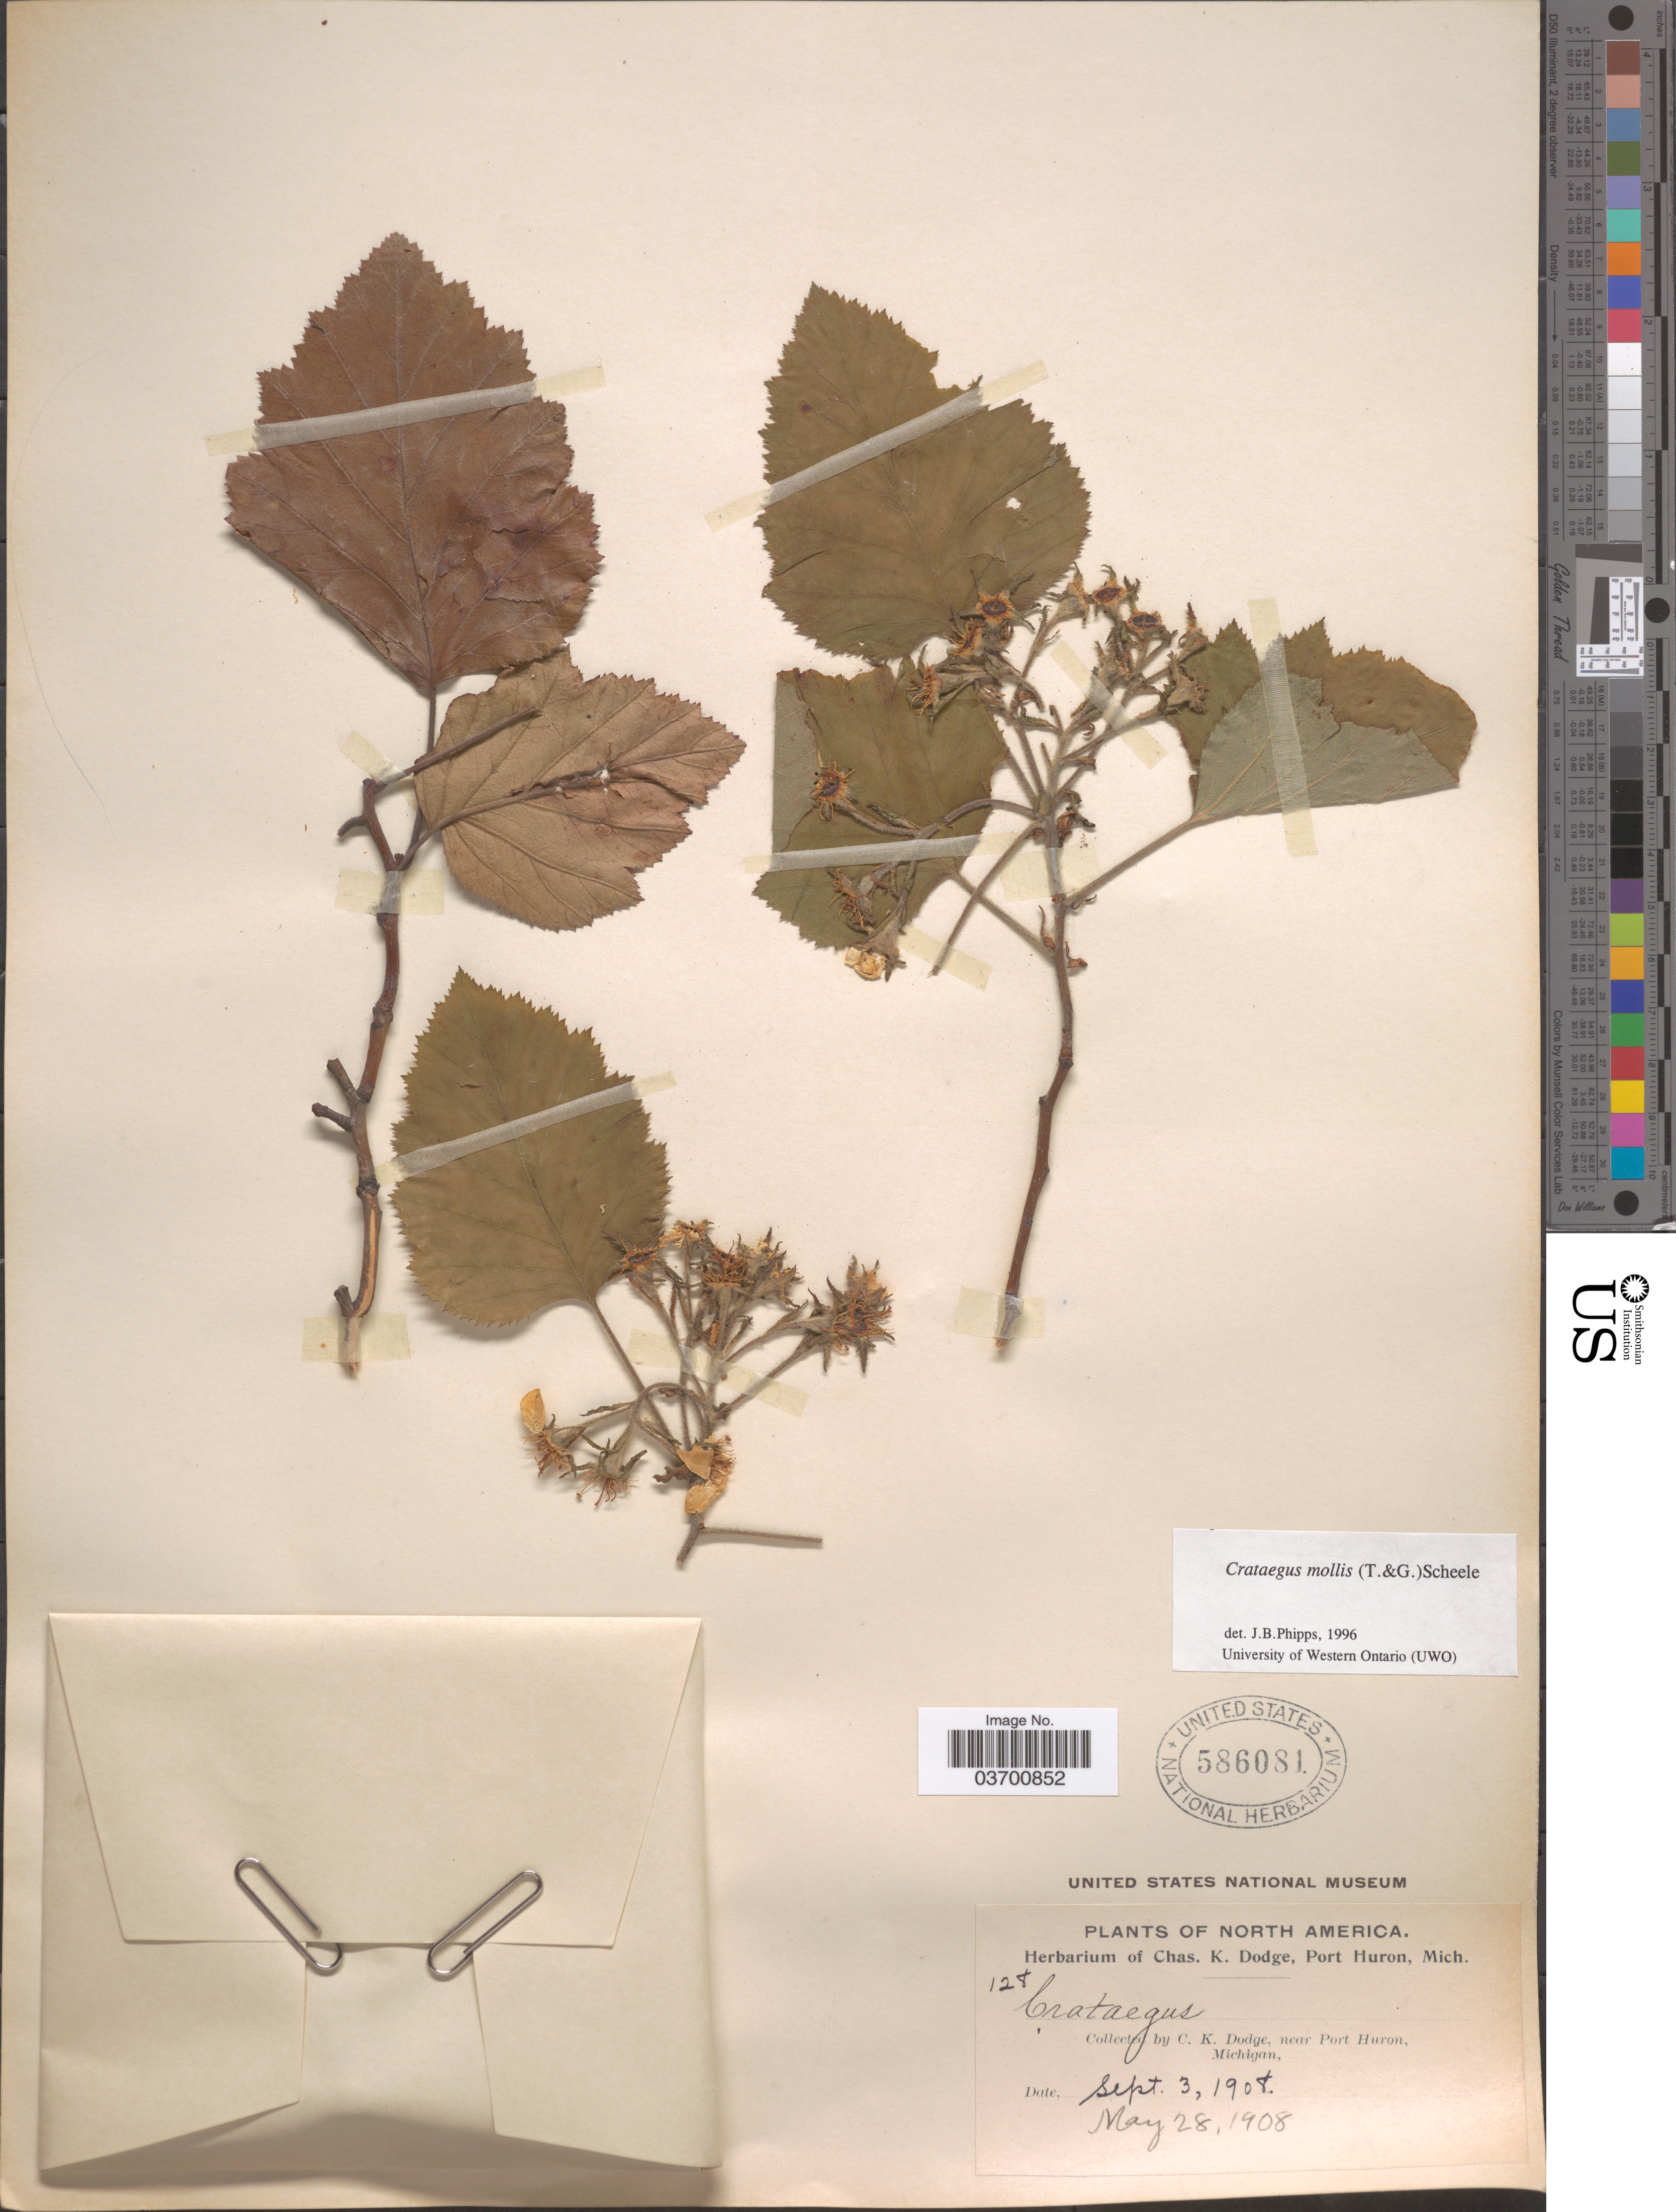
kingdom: Plantae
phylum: Tracheophyta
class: Magnoliopsida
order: Rosales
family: Rosaceae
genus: Crataegus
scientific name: Crataegus mollis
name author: (Torr. & A. Gray) Scheele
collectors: C. K. Dodge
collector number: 128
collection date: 1908-05-28/1908-09-03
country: United States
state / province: Michigan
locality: Near Port Huron.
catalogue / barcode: US 586081